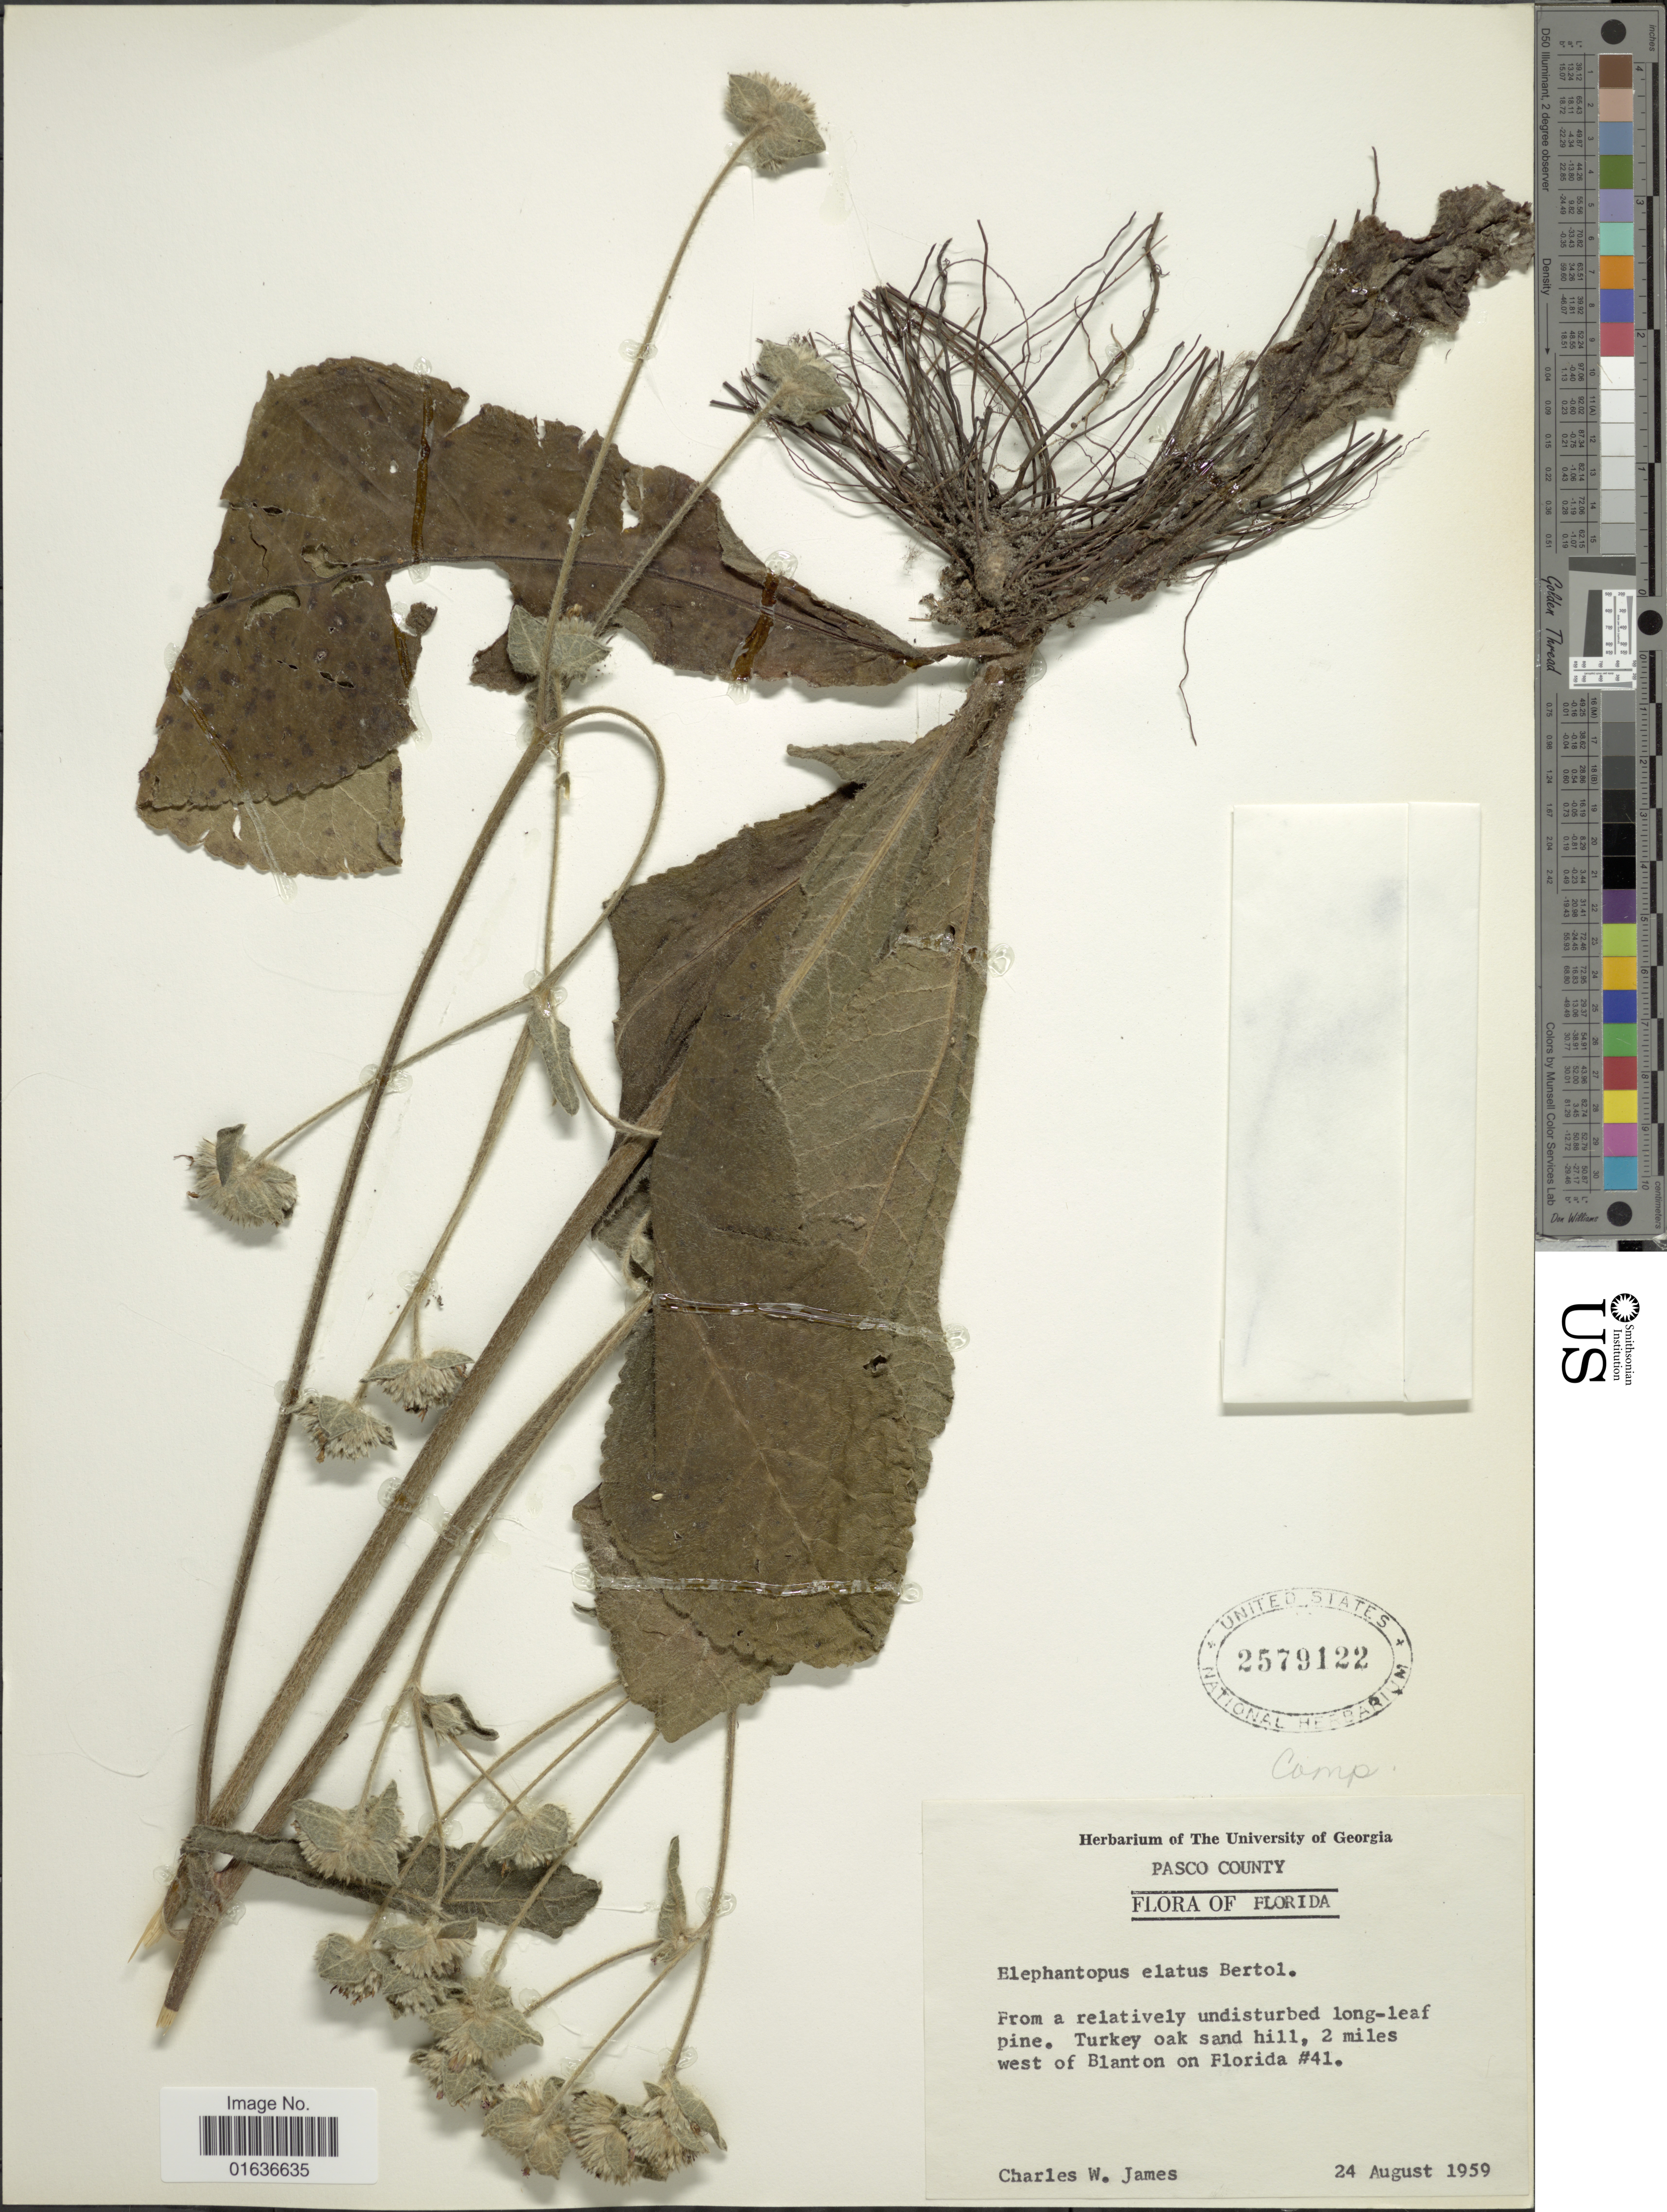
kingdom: Plantae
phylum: Tracheophyta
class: Magnoliopsida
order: Asterales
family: Asteraceae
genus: Elephantopus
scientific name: Elephantopus elatus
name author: Bertol.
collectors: C. W. James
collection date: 1959-08-24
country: United States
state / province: Florida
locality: Pasco County, Turkey oak sand hill, 2 miles west of Blanton on Florida #41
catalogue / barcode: US 2579122